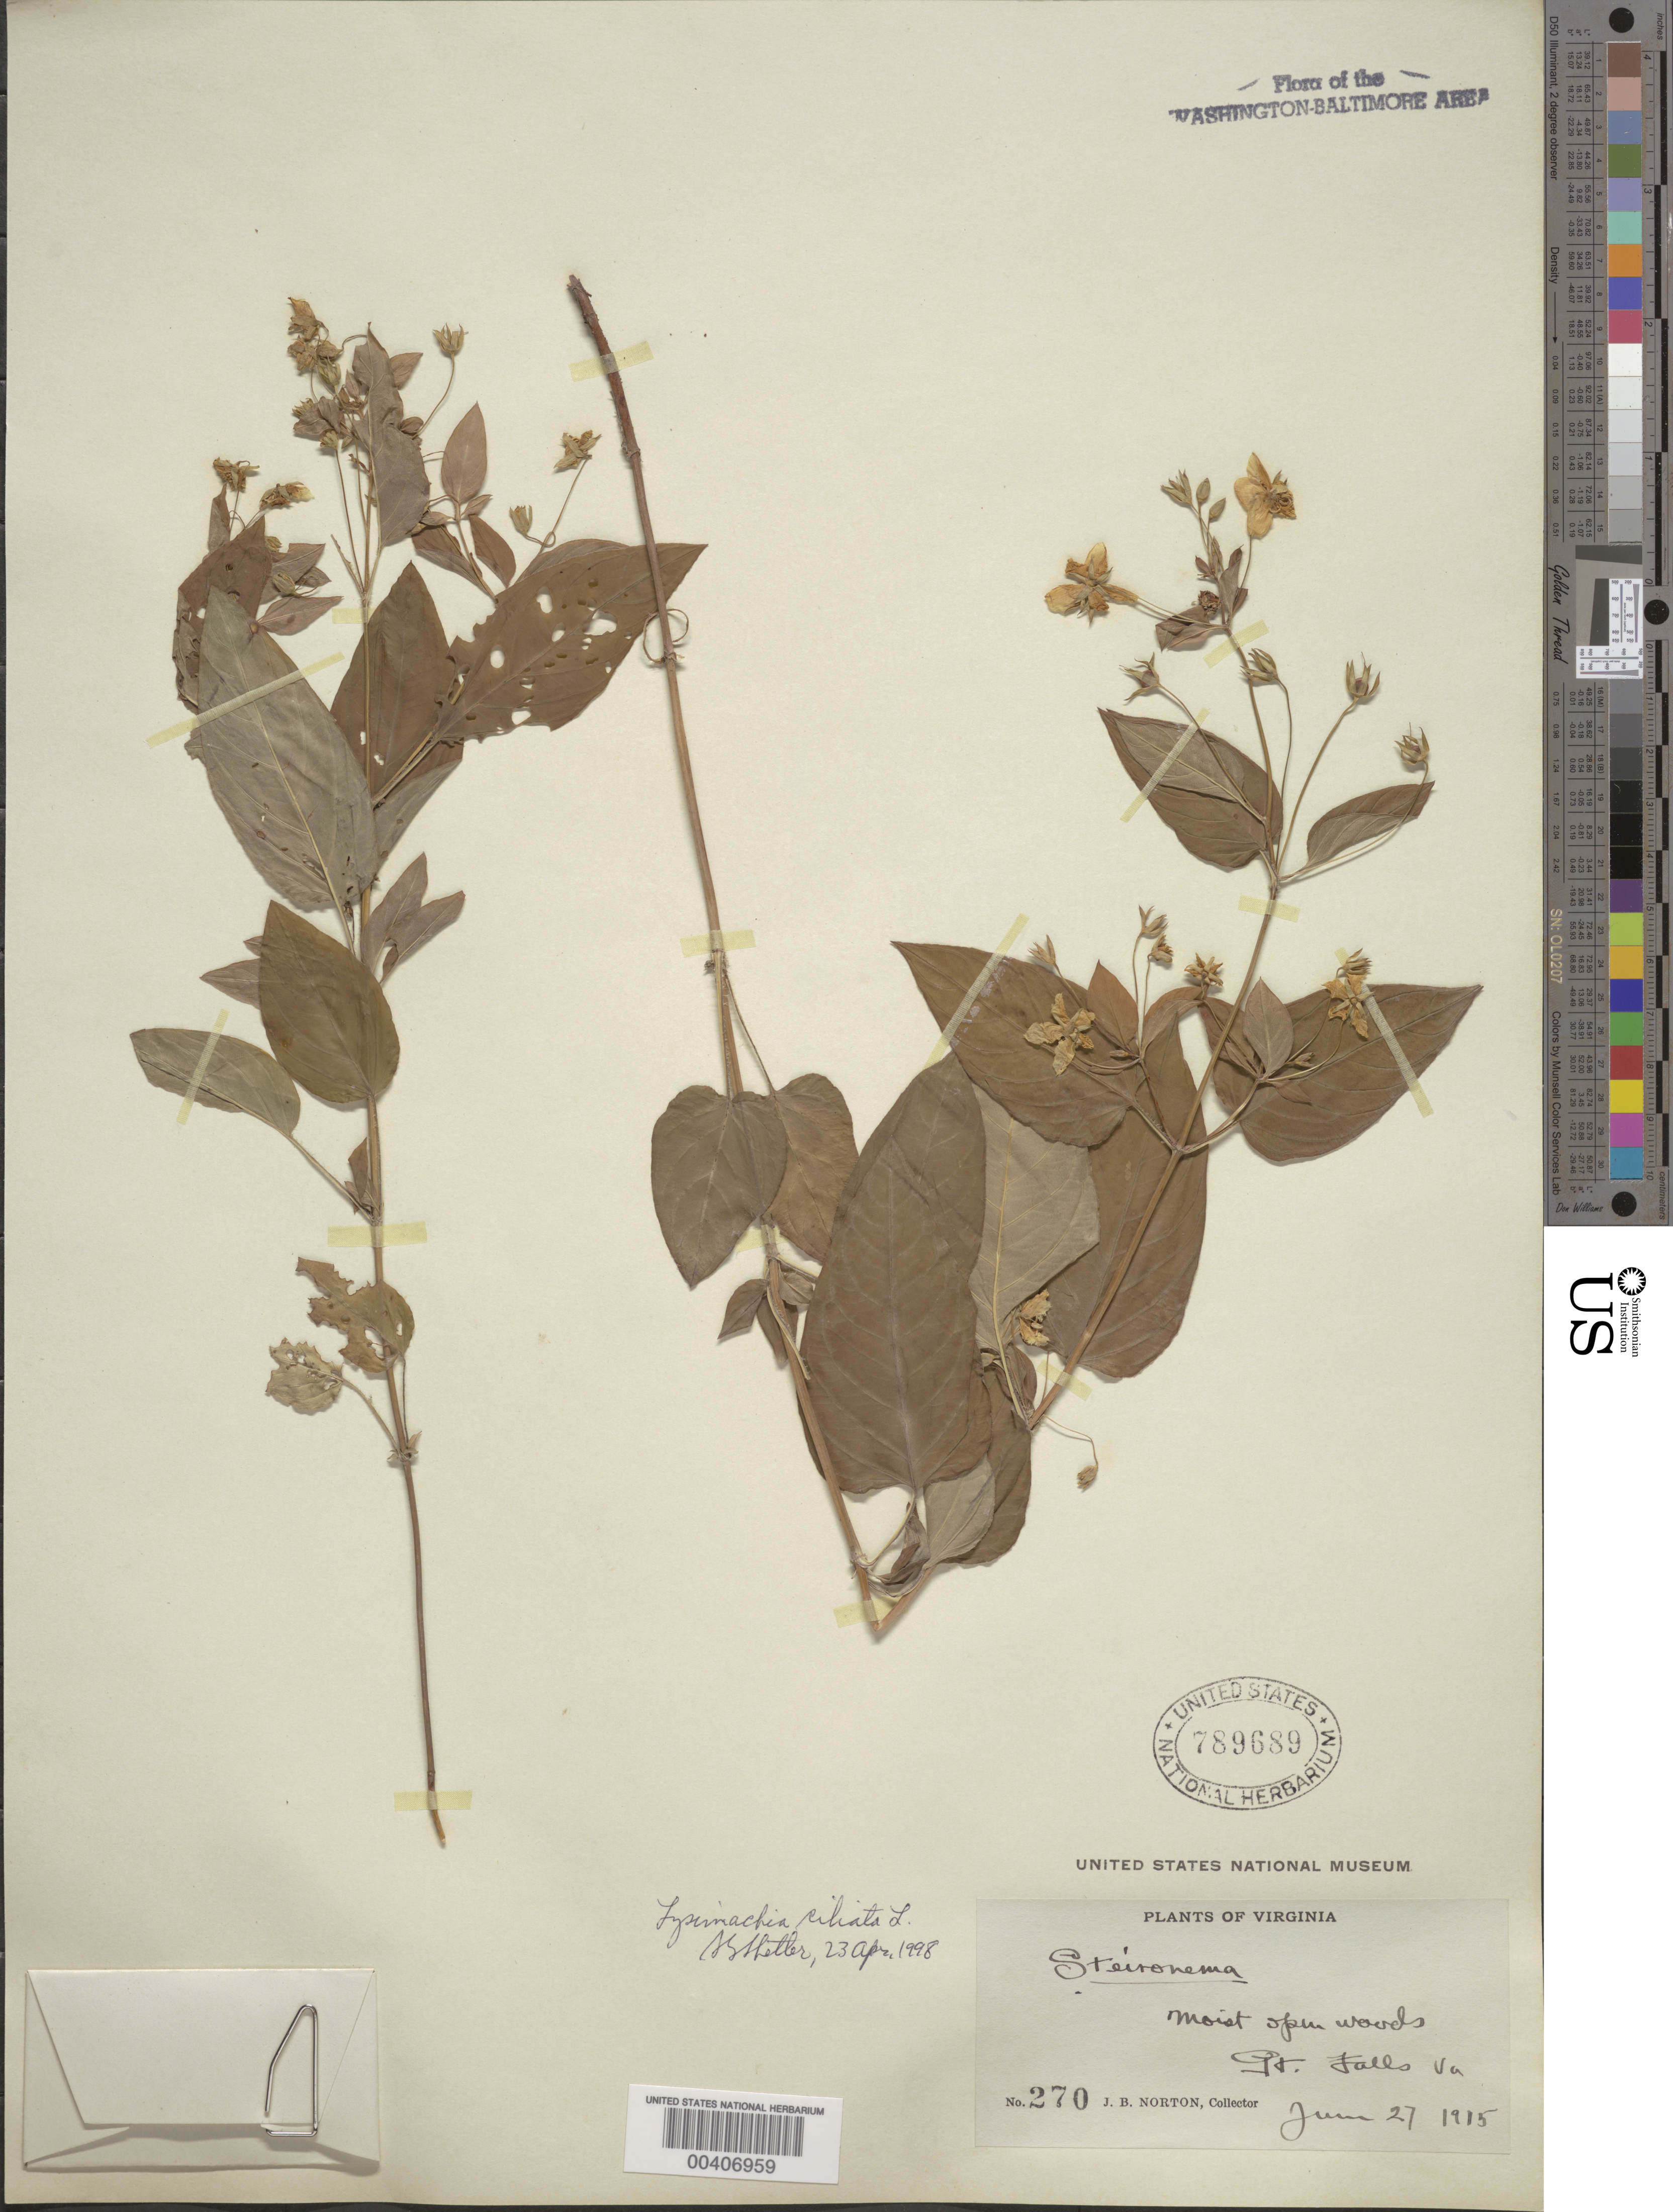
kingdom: Plantae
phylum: Tracheophyta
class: Magnoliopsida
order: Ericales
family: Primulaceae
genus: Lysimachia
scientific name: Lysimachia ciliata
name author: L.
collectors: J. Norton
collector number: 270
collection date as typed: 27 Jun 1915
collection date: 1915-06-27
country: United States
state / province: Virginia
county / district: Fairfax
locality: Great Falls C. and O. Canal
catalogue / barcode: US 789689